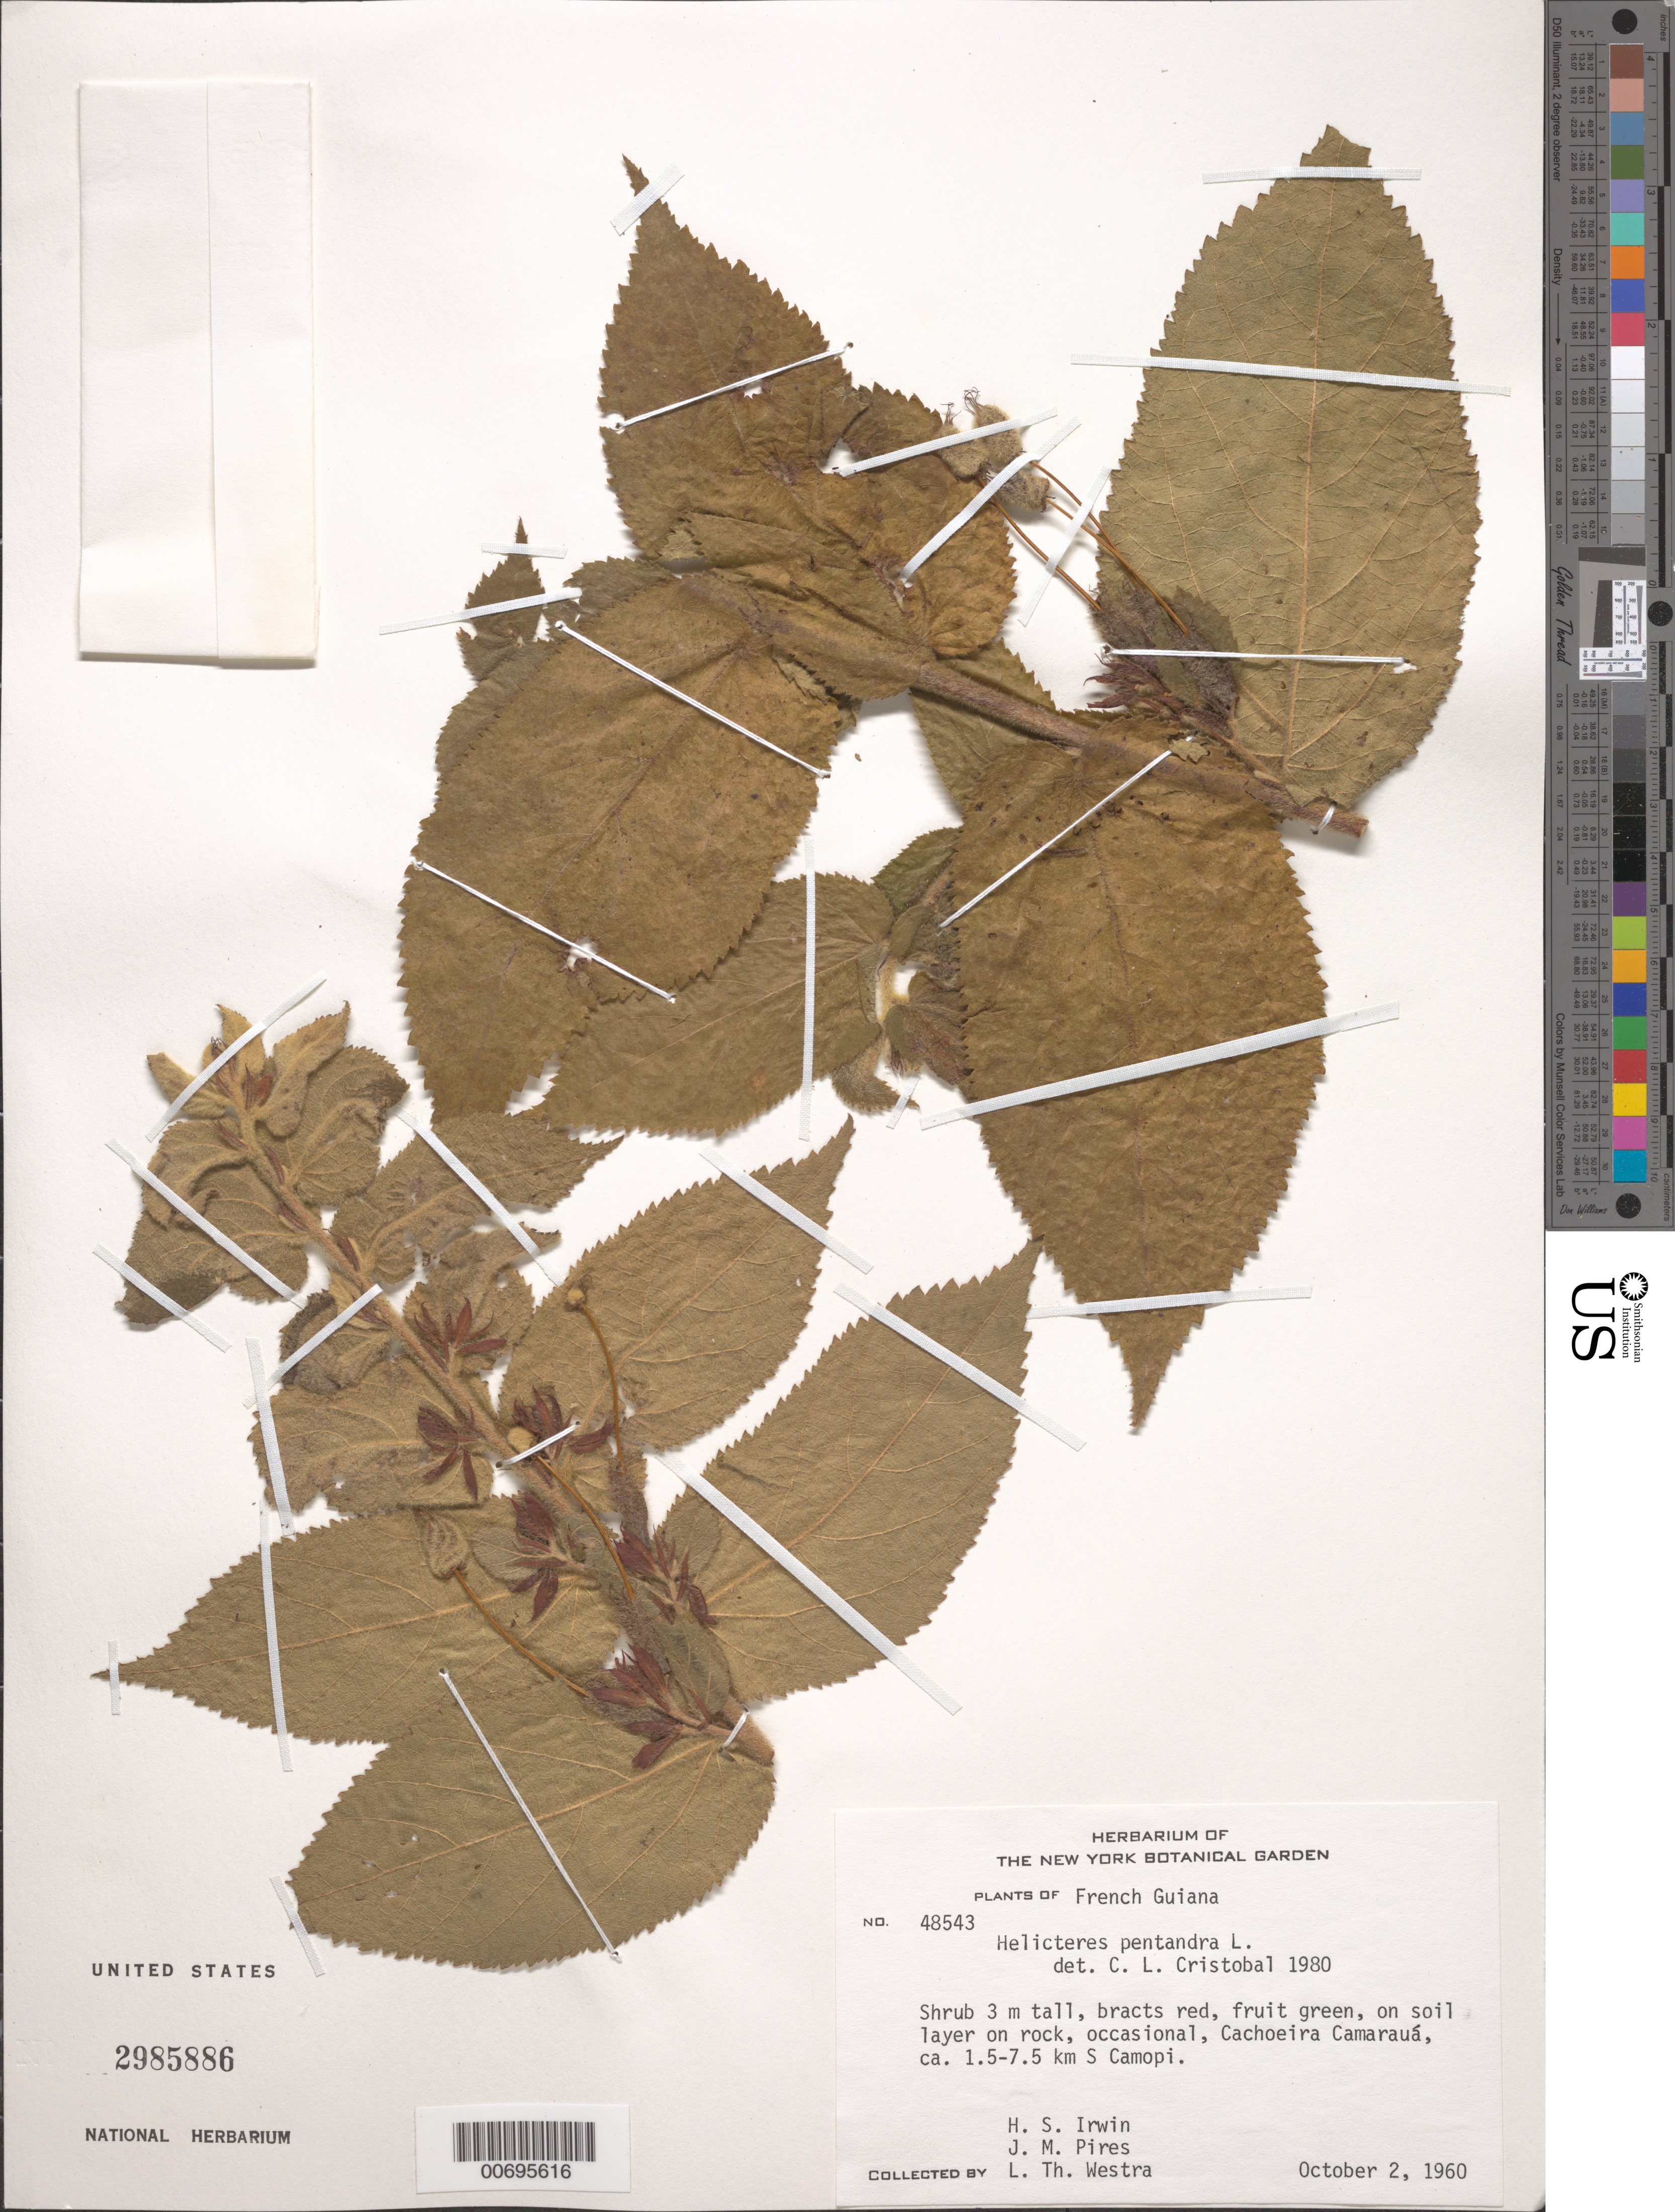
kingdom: Plantae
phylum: Tracheophyta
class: Magnoliopsida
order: Malvales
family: Malvaceae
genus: Helicteres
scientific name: Helicteres pentandra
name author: L.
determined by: Cristóbal, C. L.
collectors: H. Irwin, M. J. Pires & L. Y. T. Westra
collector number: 48543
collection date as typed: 2-Oct-60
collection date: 1960-10-02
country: French Guiana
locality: RIo Oiapoque, Cachoeira Camaraua, ca 1.5-7.5 km S. Camopi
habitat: On soil layer on rock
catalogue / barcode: US 2985886